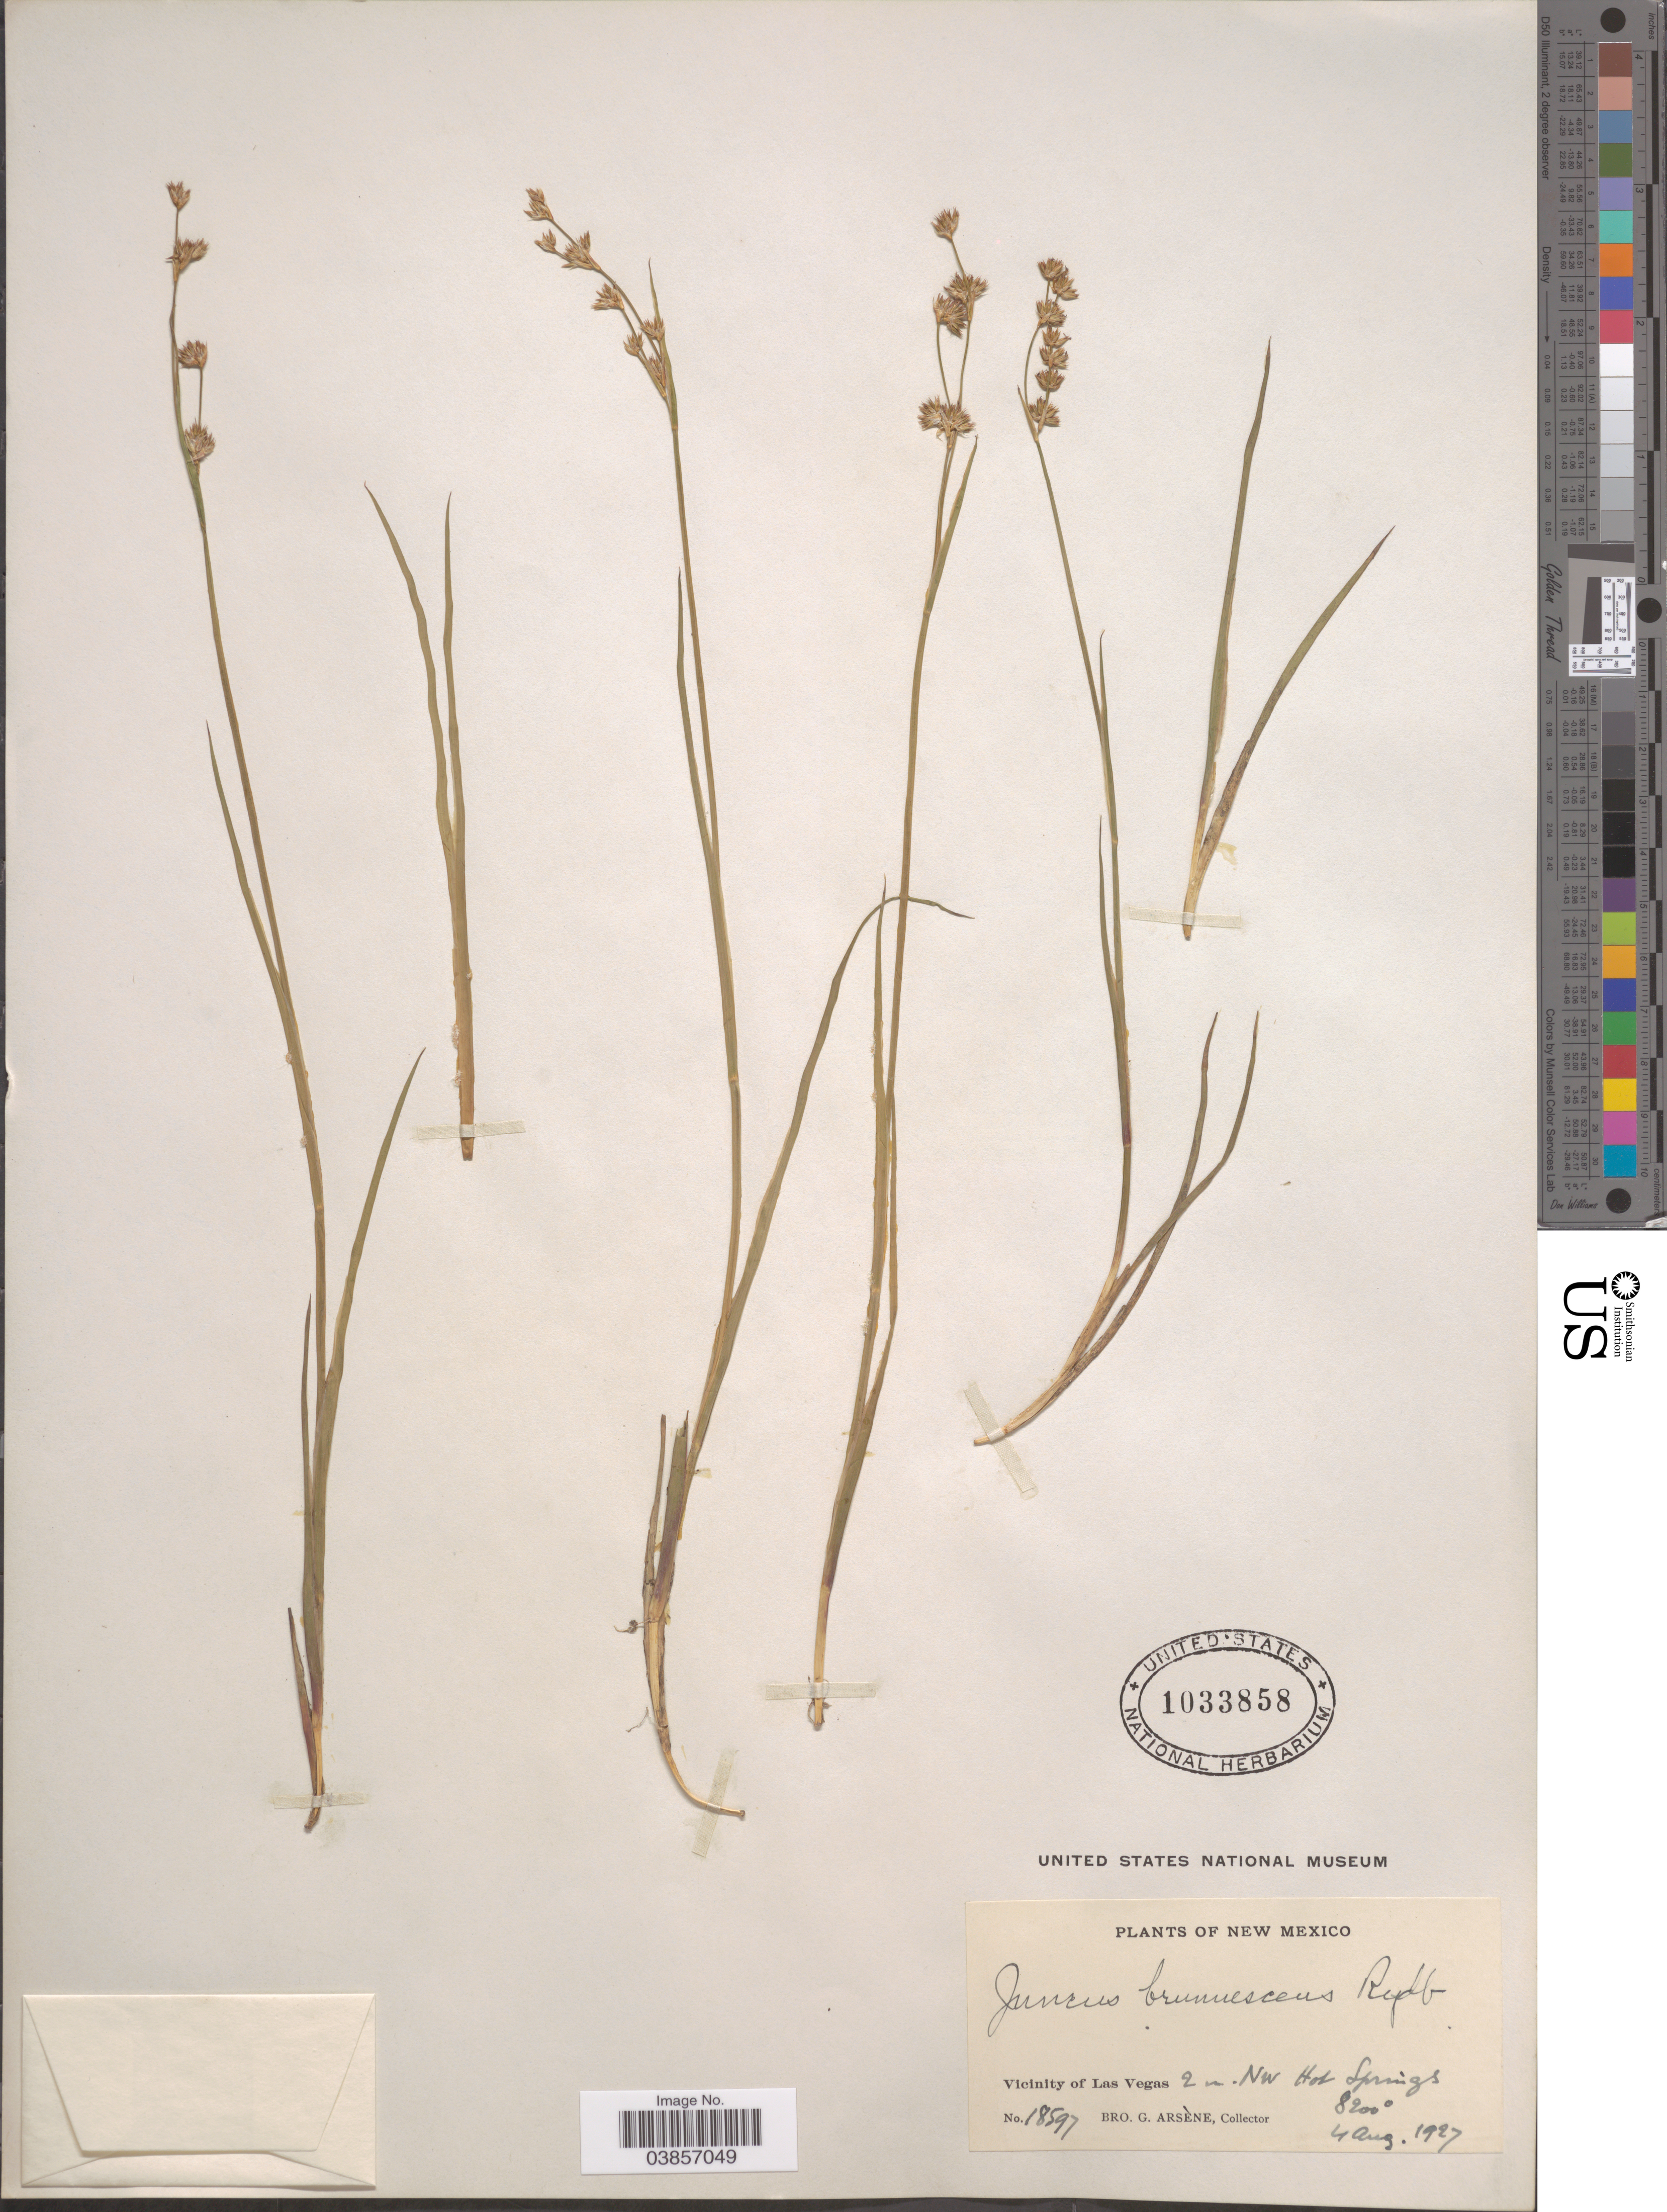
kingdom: Plantae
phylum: Tracheophyta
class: Liliopsida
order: Poales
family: Juncaceae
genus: Juncus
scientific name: Juncus saximontanus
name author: A. Nelson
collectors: Bro. G. Arsène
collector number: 18597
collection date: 1927-08-04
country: United States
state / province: New Mexico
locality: Vicinity of Las Vegas, 2 m. NW Hot Springs.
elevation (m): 2499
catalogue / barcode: US 1033858